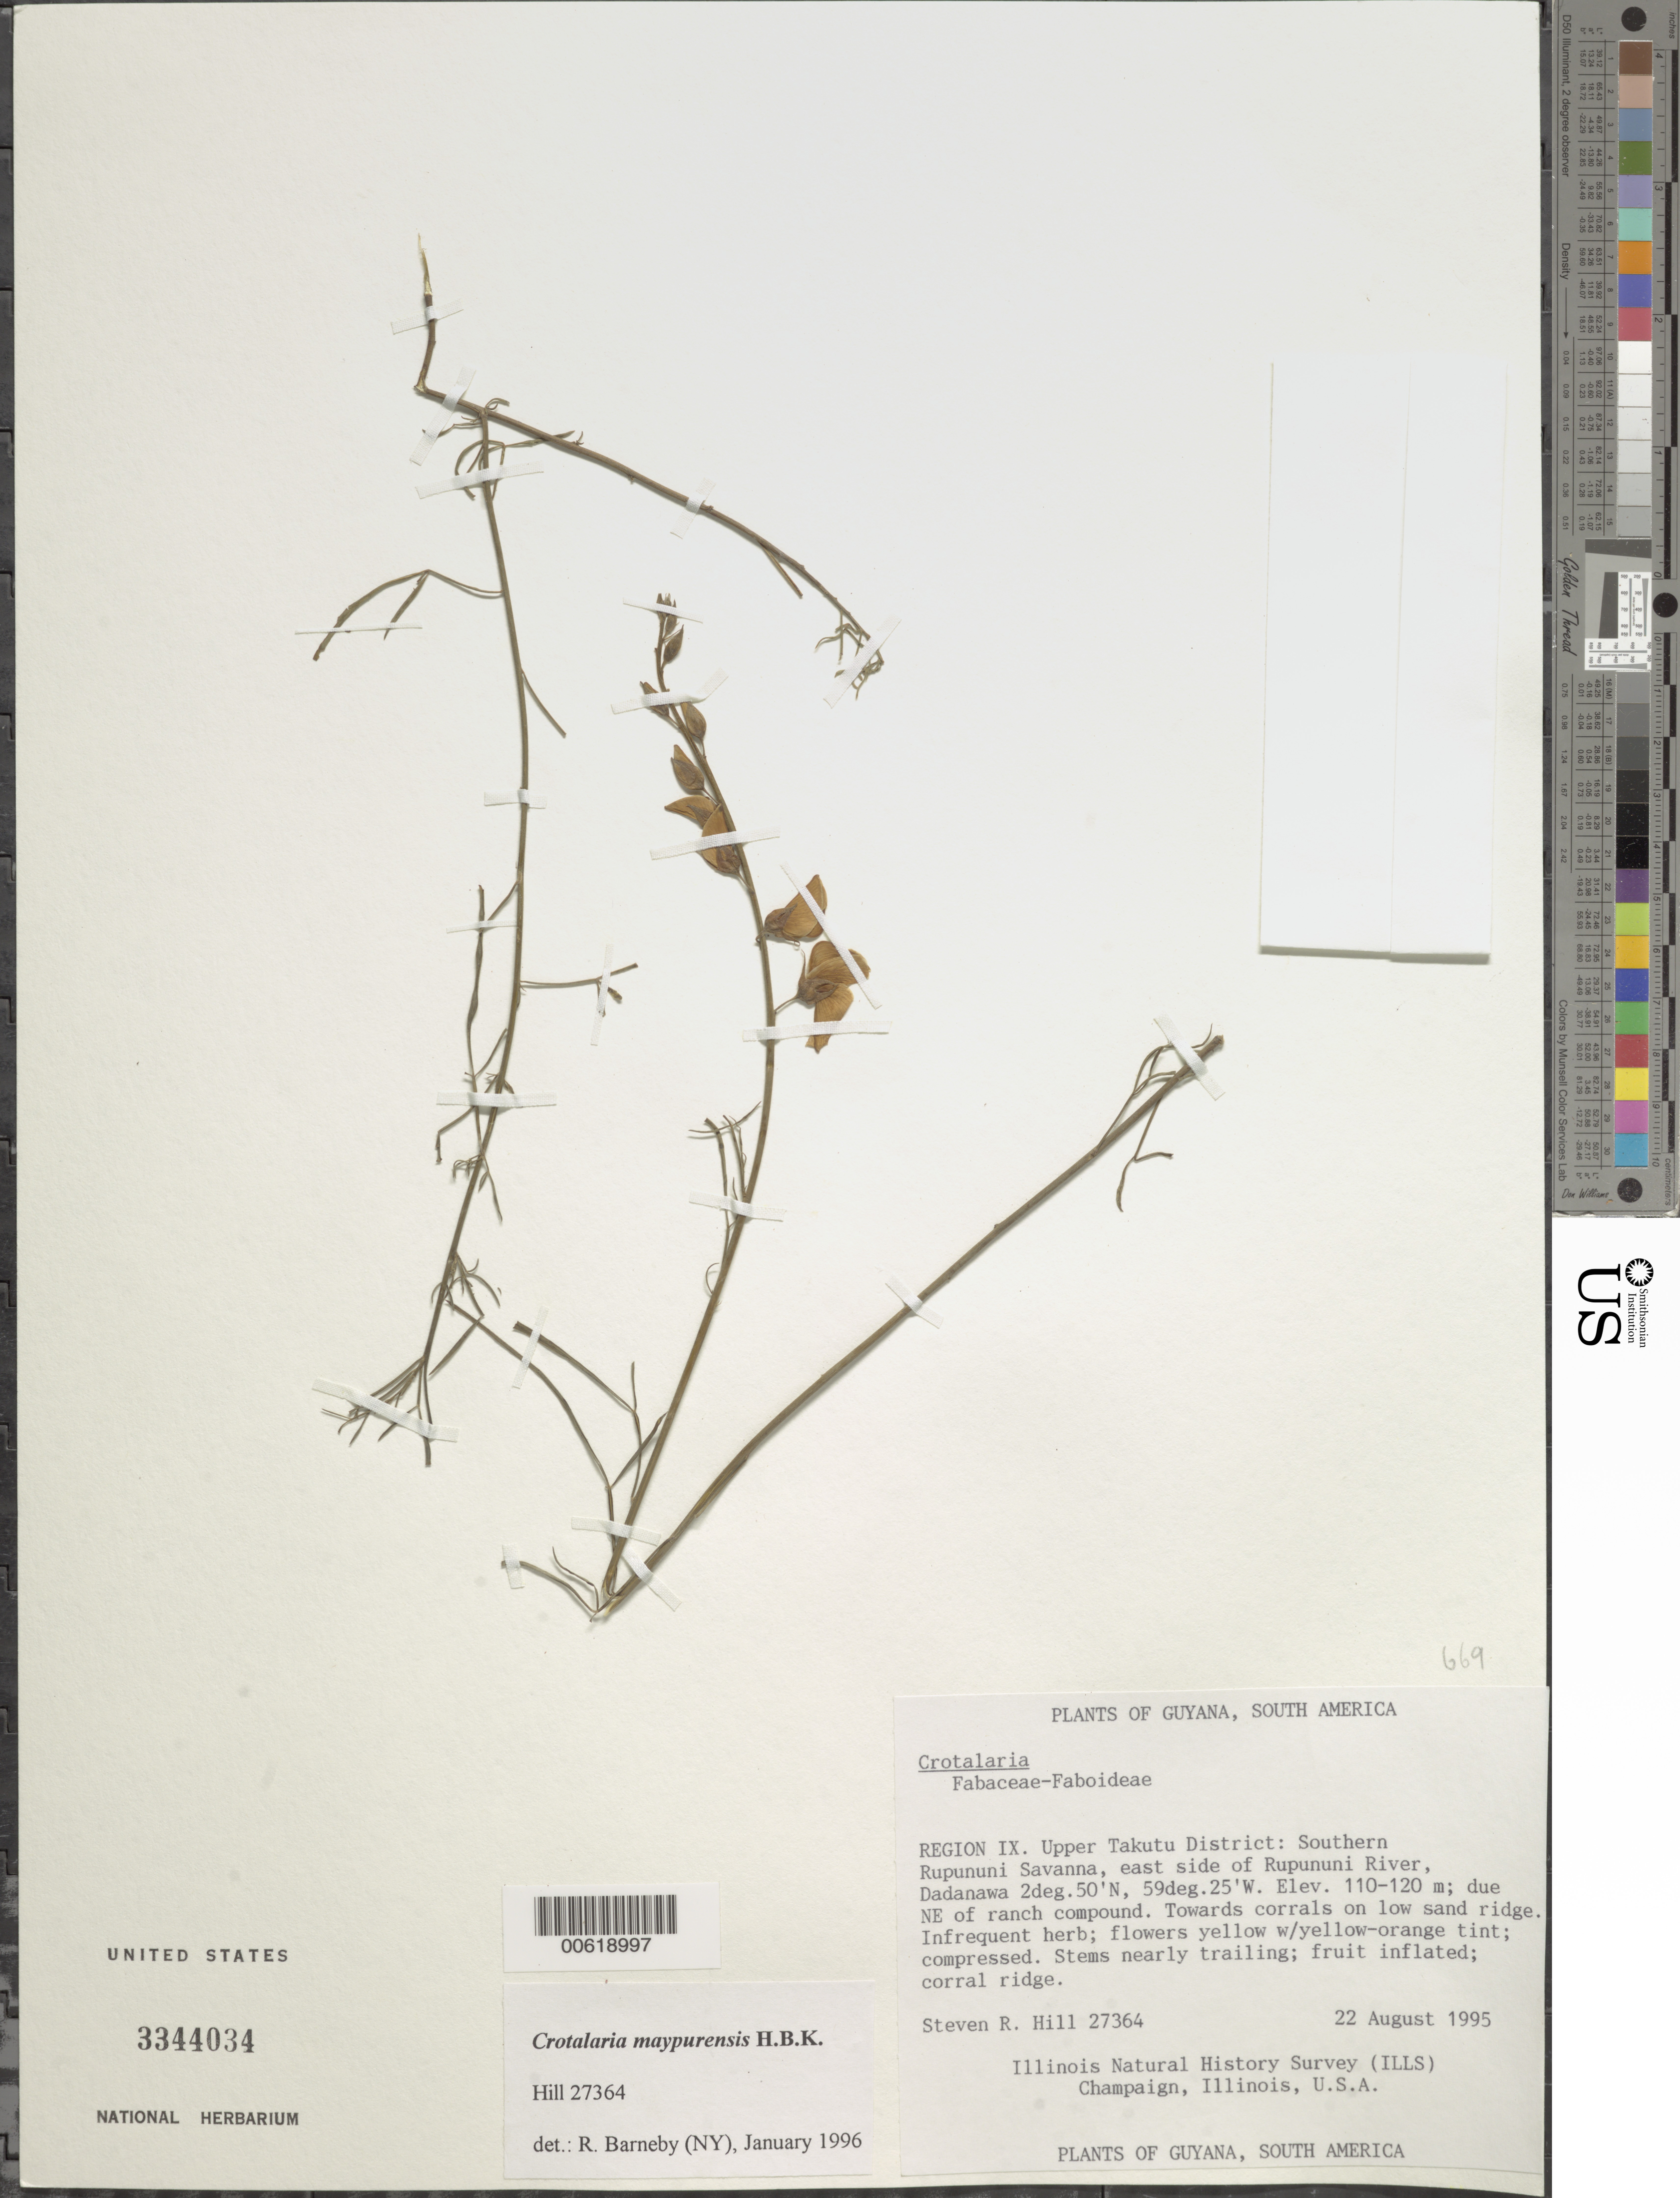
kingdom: Plantae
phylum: Tracheophyta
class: Magnoliopsida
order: Fabales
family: Fabaceae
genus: Crotalaria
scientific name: Crotalaria maypurensis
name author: Kunth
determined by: Barneby, Rupert C., (NY)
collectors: S. R. Hill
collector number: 27364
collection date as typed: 22-Aug-95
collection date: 1995-08-22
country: Guyana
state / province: U. Takutu-U. Essequibo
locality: Dadanawa, southern Rupununi Savanna, E side of Rupununi R.; due NE of ranch compound, towards corrals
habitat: Low sand ridge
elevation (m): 110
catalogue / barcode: US 3344034